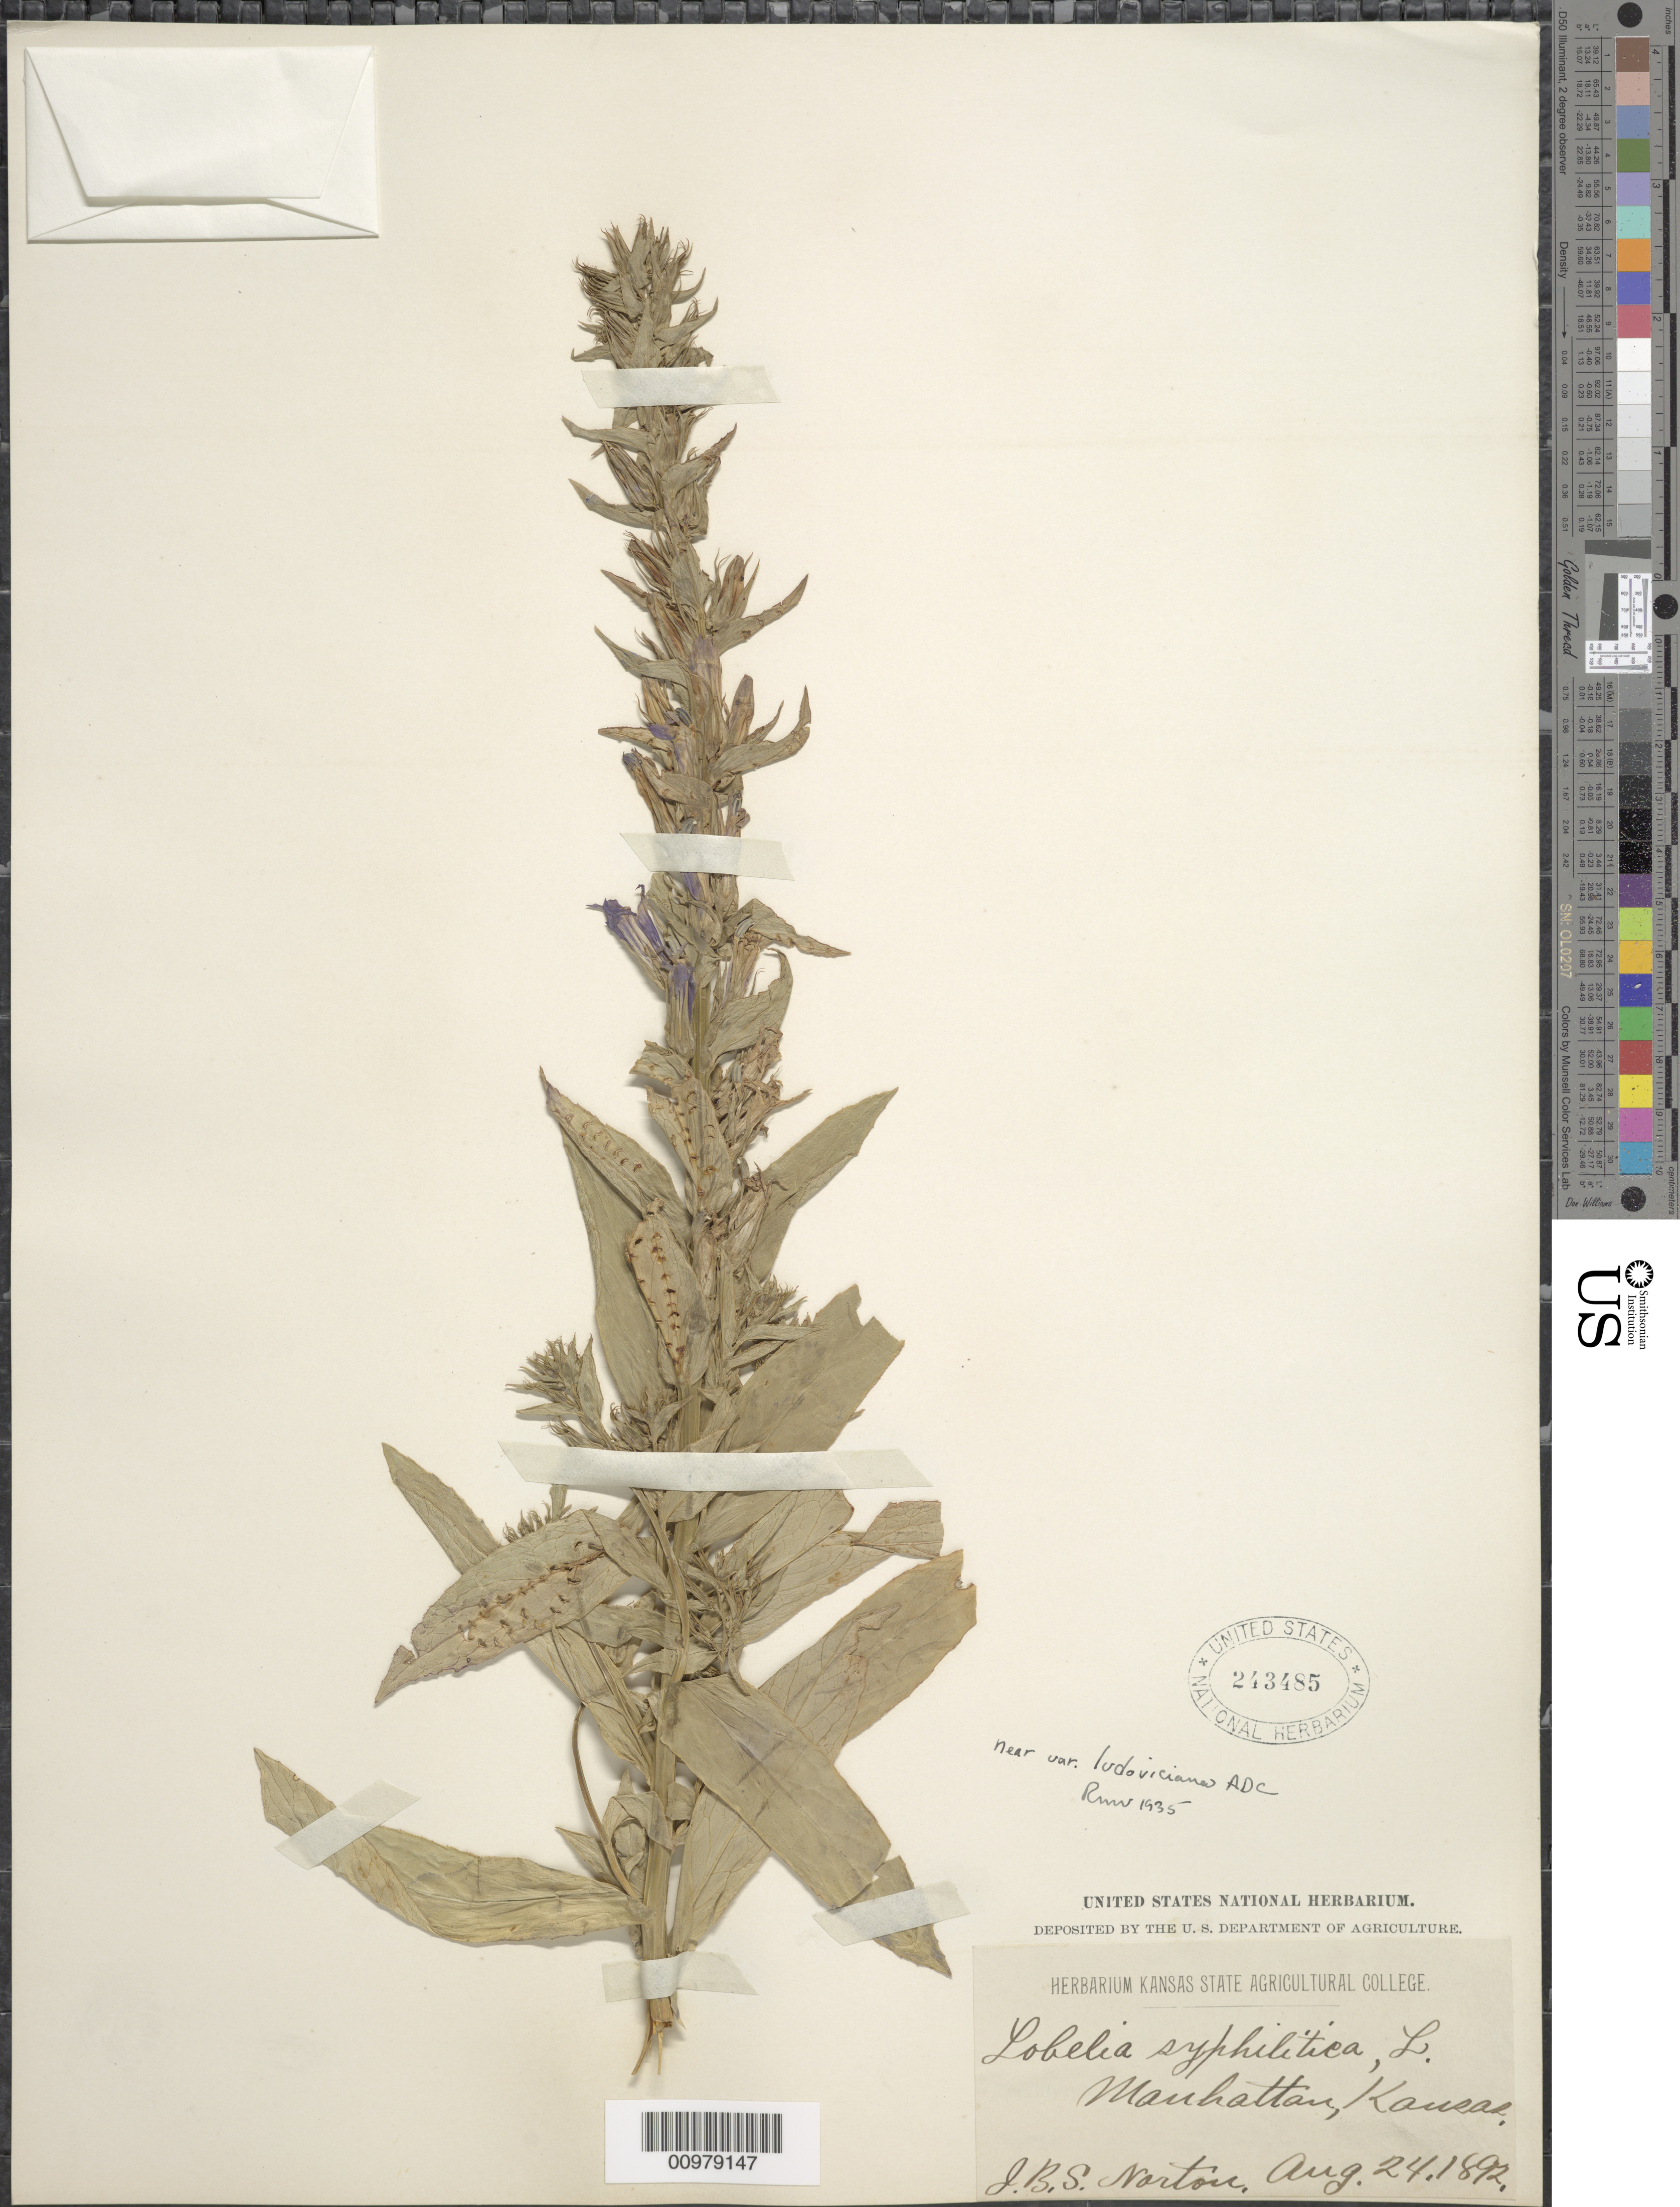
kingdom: Plantae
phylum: Tracheophyta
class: Magnoliopsida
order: Asterales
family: Campanulaceae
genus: Lobelia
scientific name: Lobelia siphilitica var. ludoviciana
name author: A. DC.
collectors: J. B. S. Norton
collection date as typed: Aug. 24, 1892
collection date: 1892-08-24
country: United States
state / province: Kansas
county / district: Riley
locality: Manhattan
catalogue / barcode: US 243485